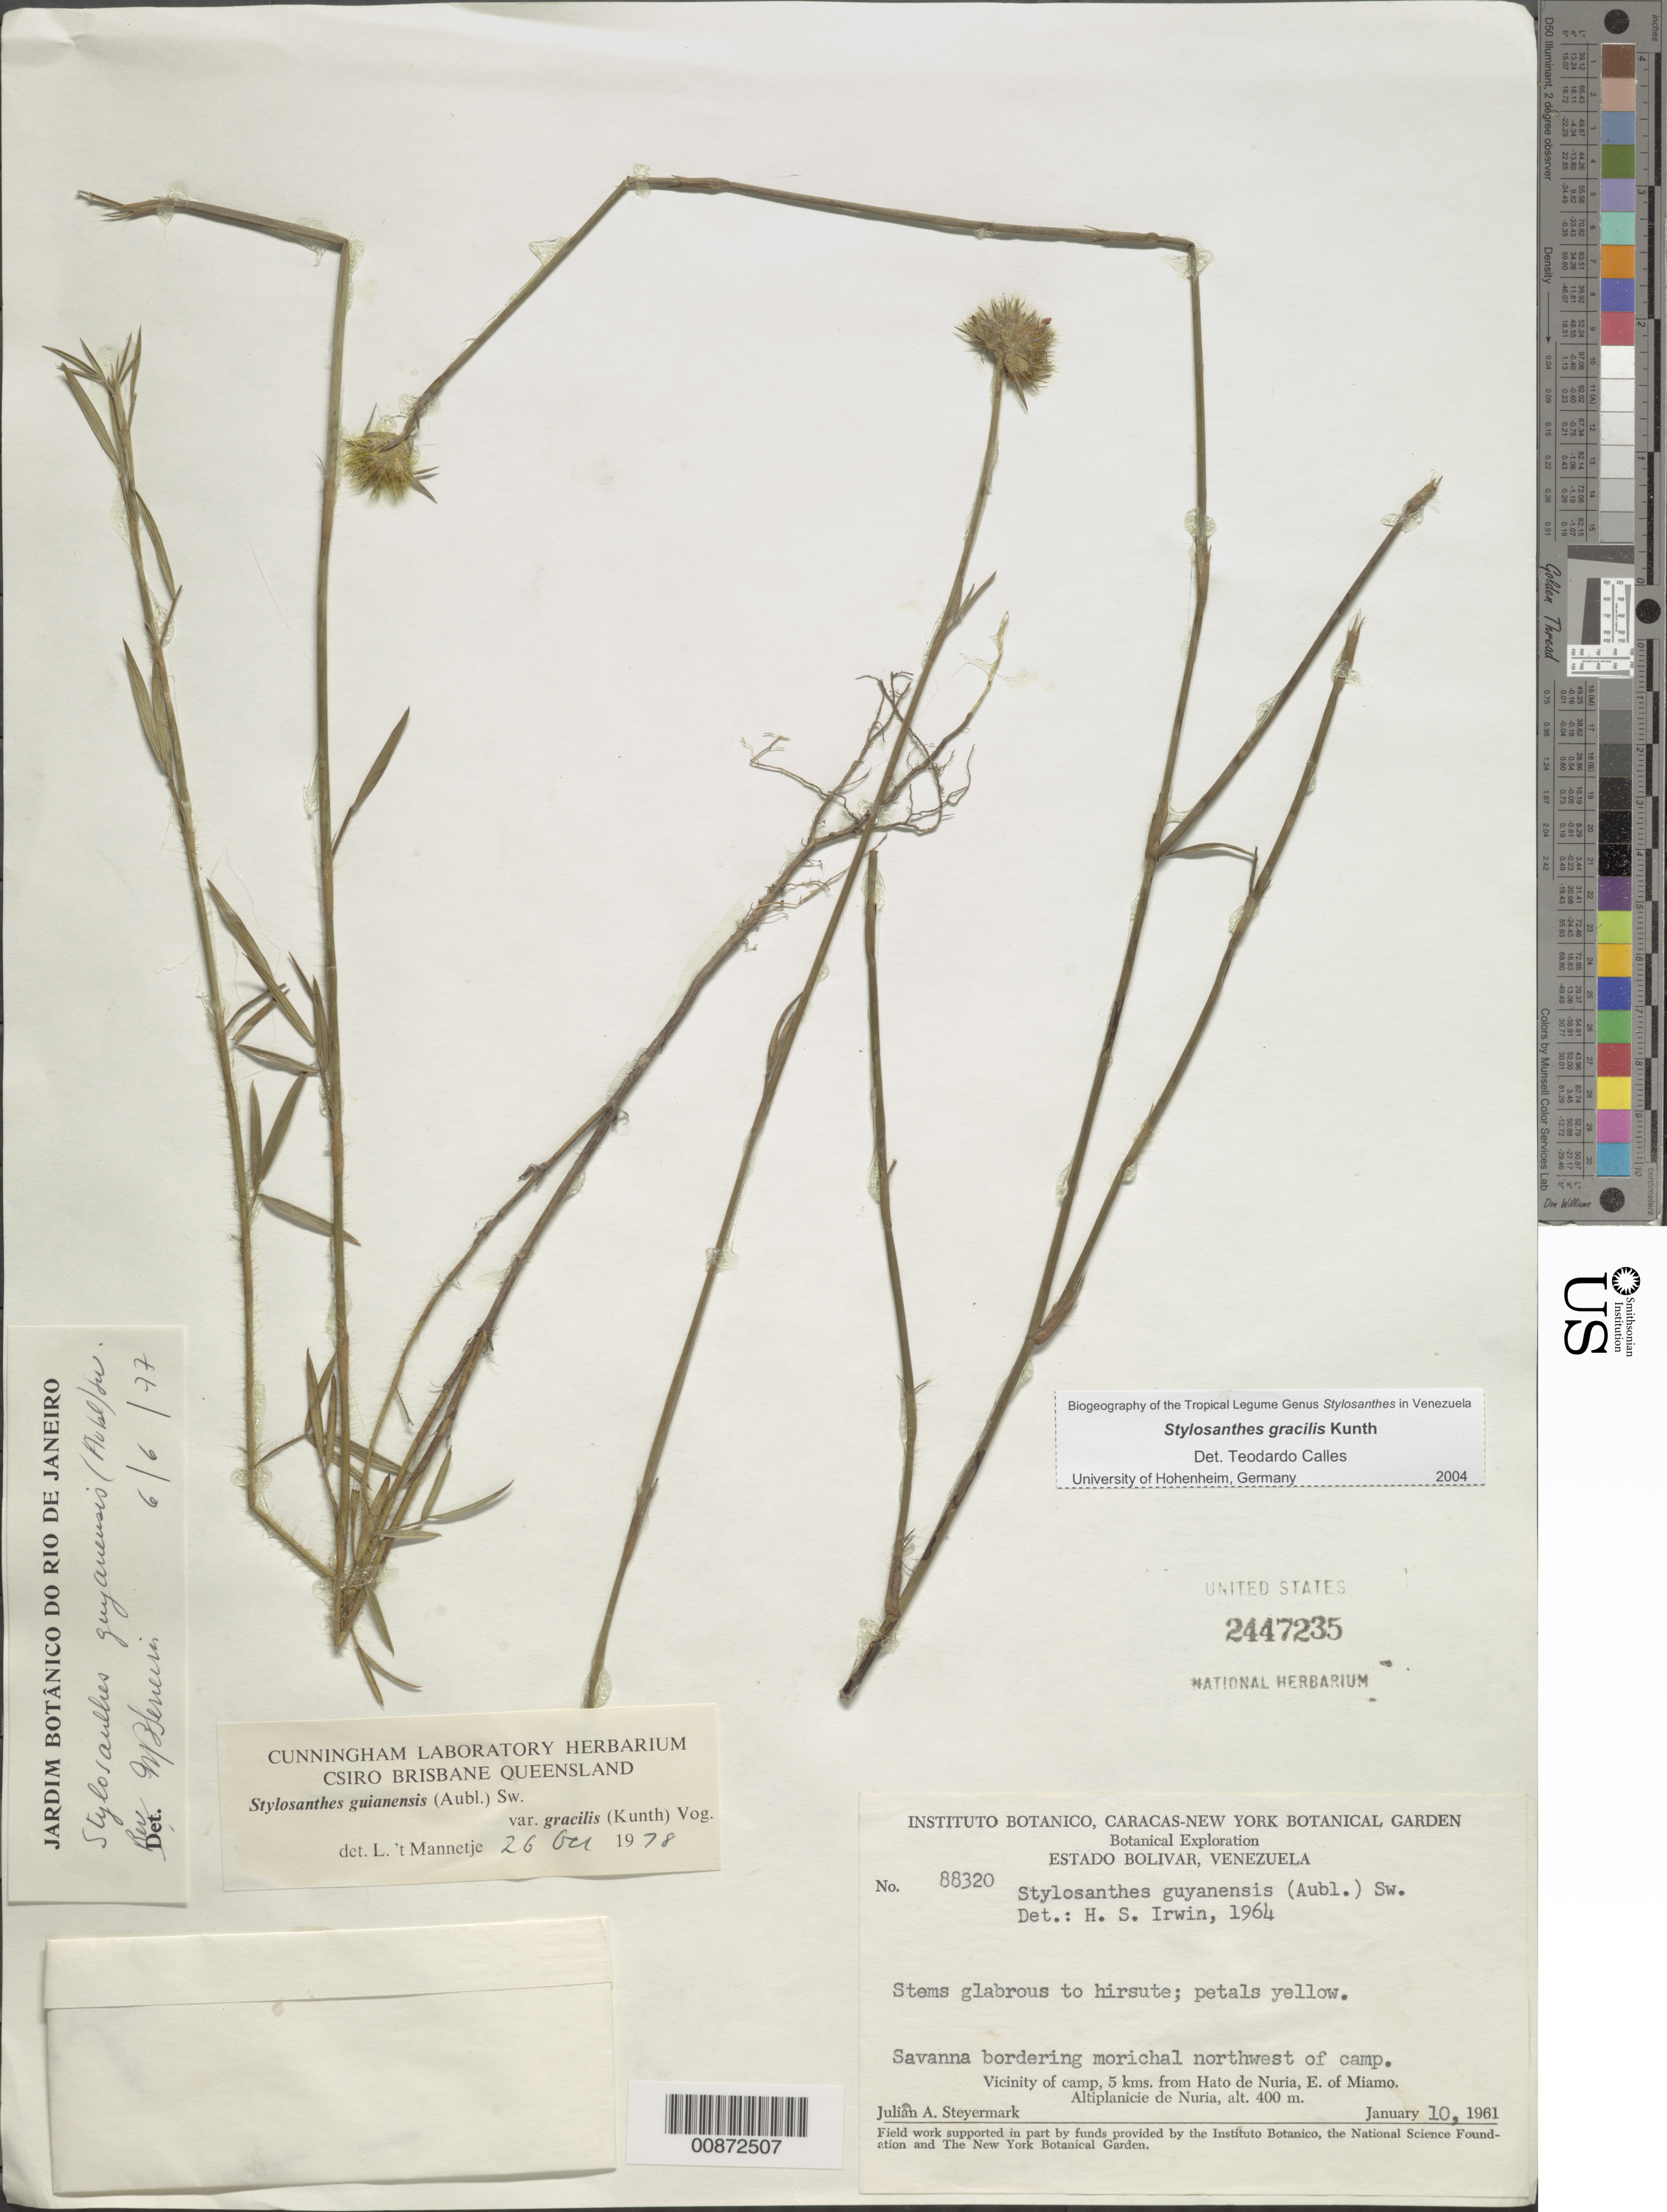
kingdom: Plantae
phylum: Tracheophyta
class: Magnoliopsida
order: Fabales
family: Fabaceae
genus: Stylosanthes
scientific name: Stylosanthes guianensis var. gracilis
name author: (Kunth) Vogel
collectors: J. Steyermark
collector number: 88320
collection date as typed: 10-Jan-61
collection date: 1961-01-10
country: Venezuela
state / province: Bolívar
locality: Hato de Nuria, 5 km from; E of Miamo, Altiplanicie de Nuria, NW of camp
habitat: Savanna bordering morichal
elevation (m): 400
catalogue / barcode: US 2447235